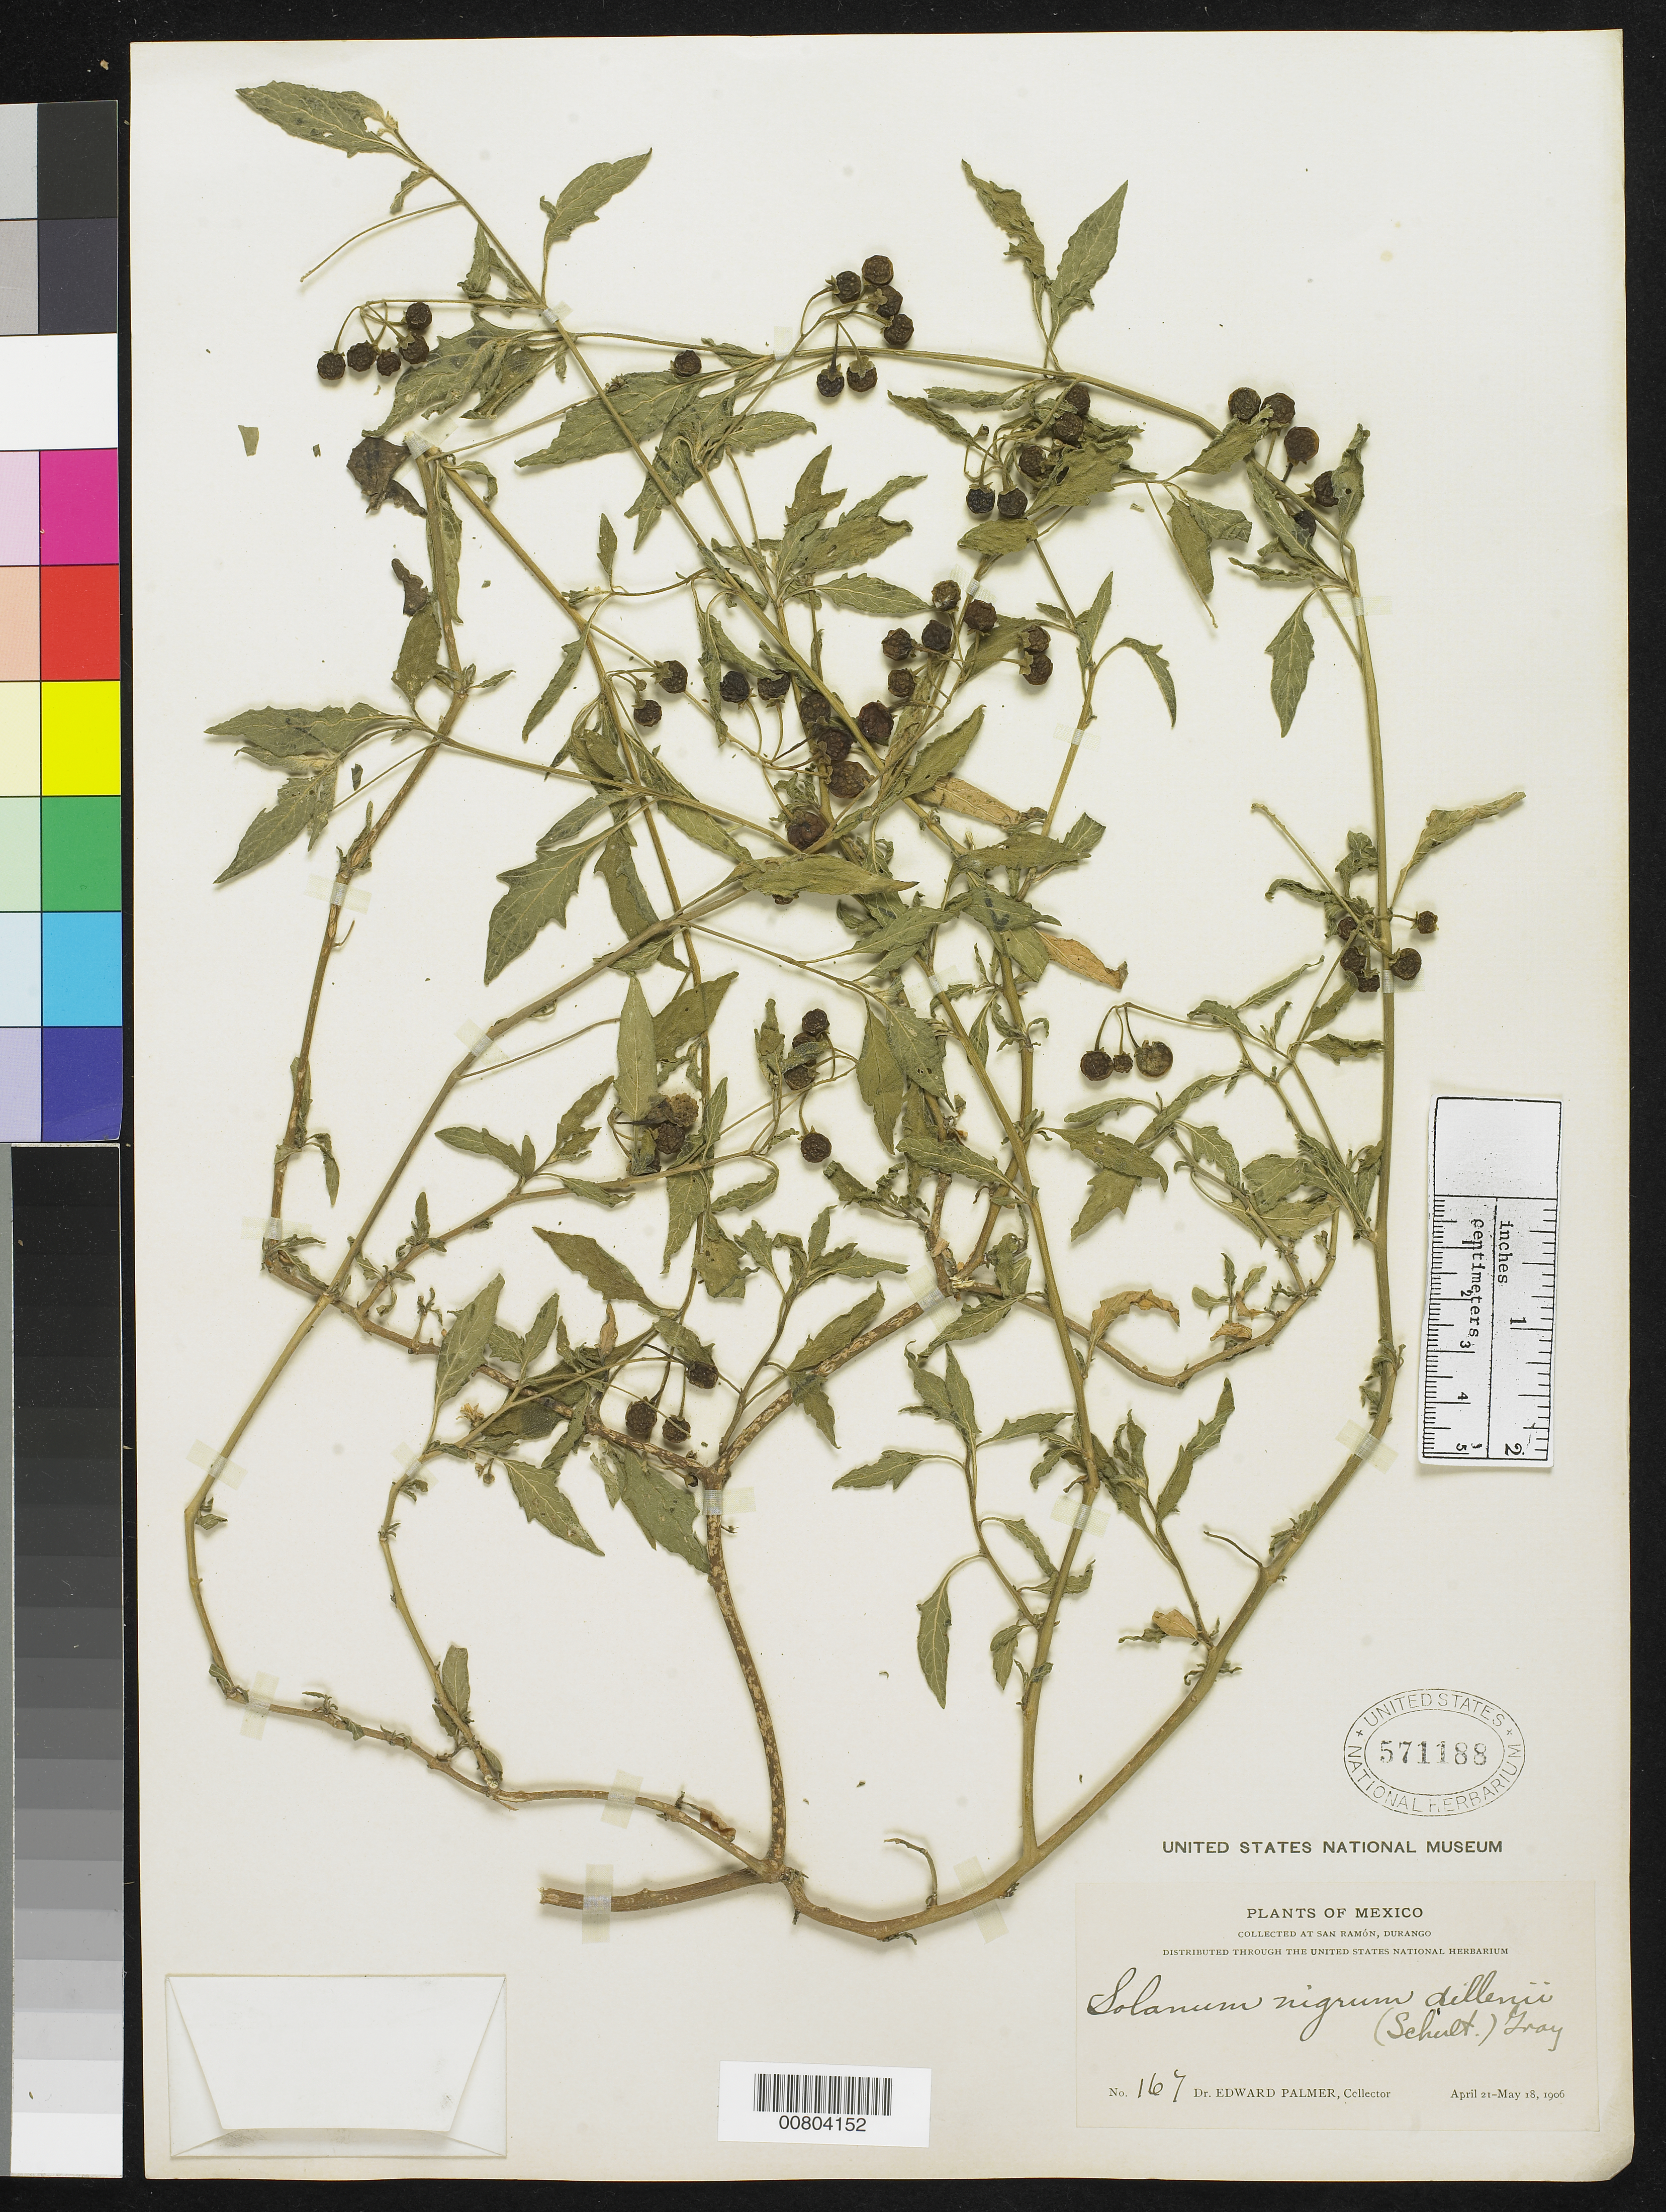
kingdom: Plantae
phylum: Tracheophyta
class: Magnoliopsida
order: Solanales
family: Solanaceae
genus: Solanum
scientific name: Solanum douglasii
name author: Dunal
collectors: E. Palmer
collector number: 167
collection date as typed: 21 Apr 1906 to 18 May 1906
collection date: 1906-04-21/1906-05-18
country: Mexico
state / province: Durango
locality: San Ramón, Durango.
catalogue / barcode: US 571188